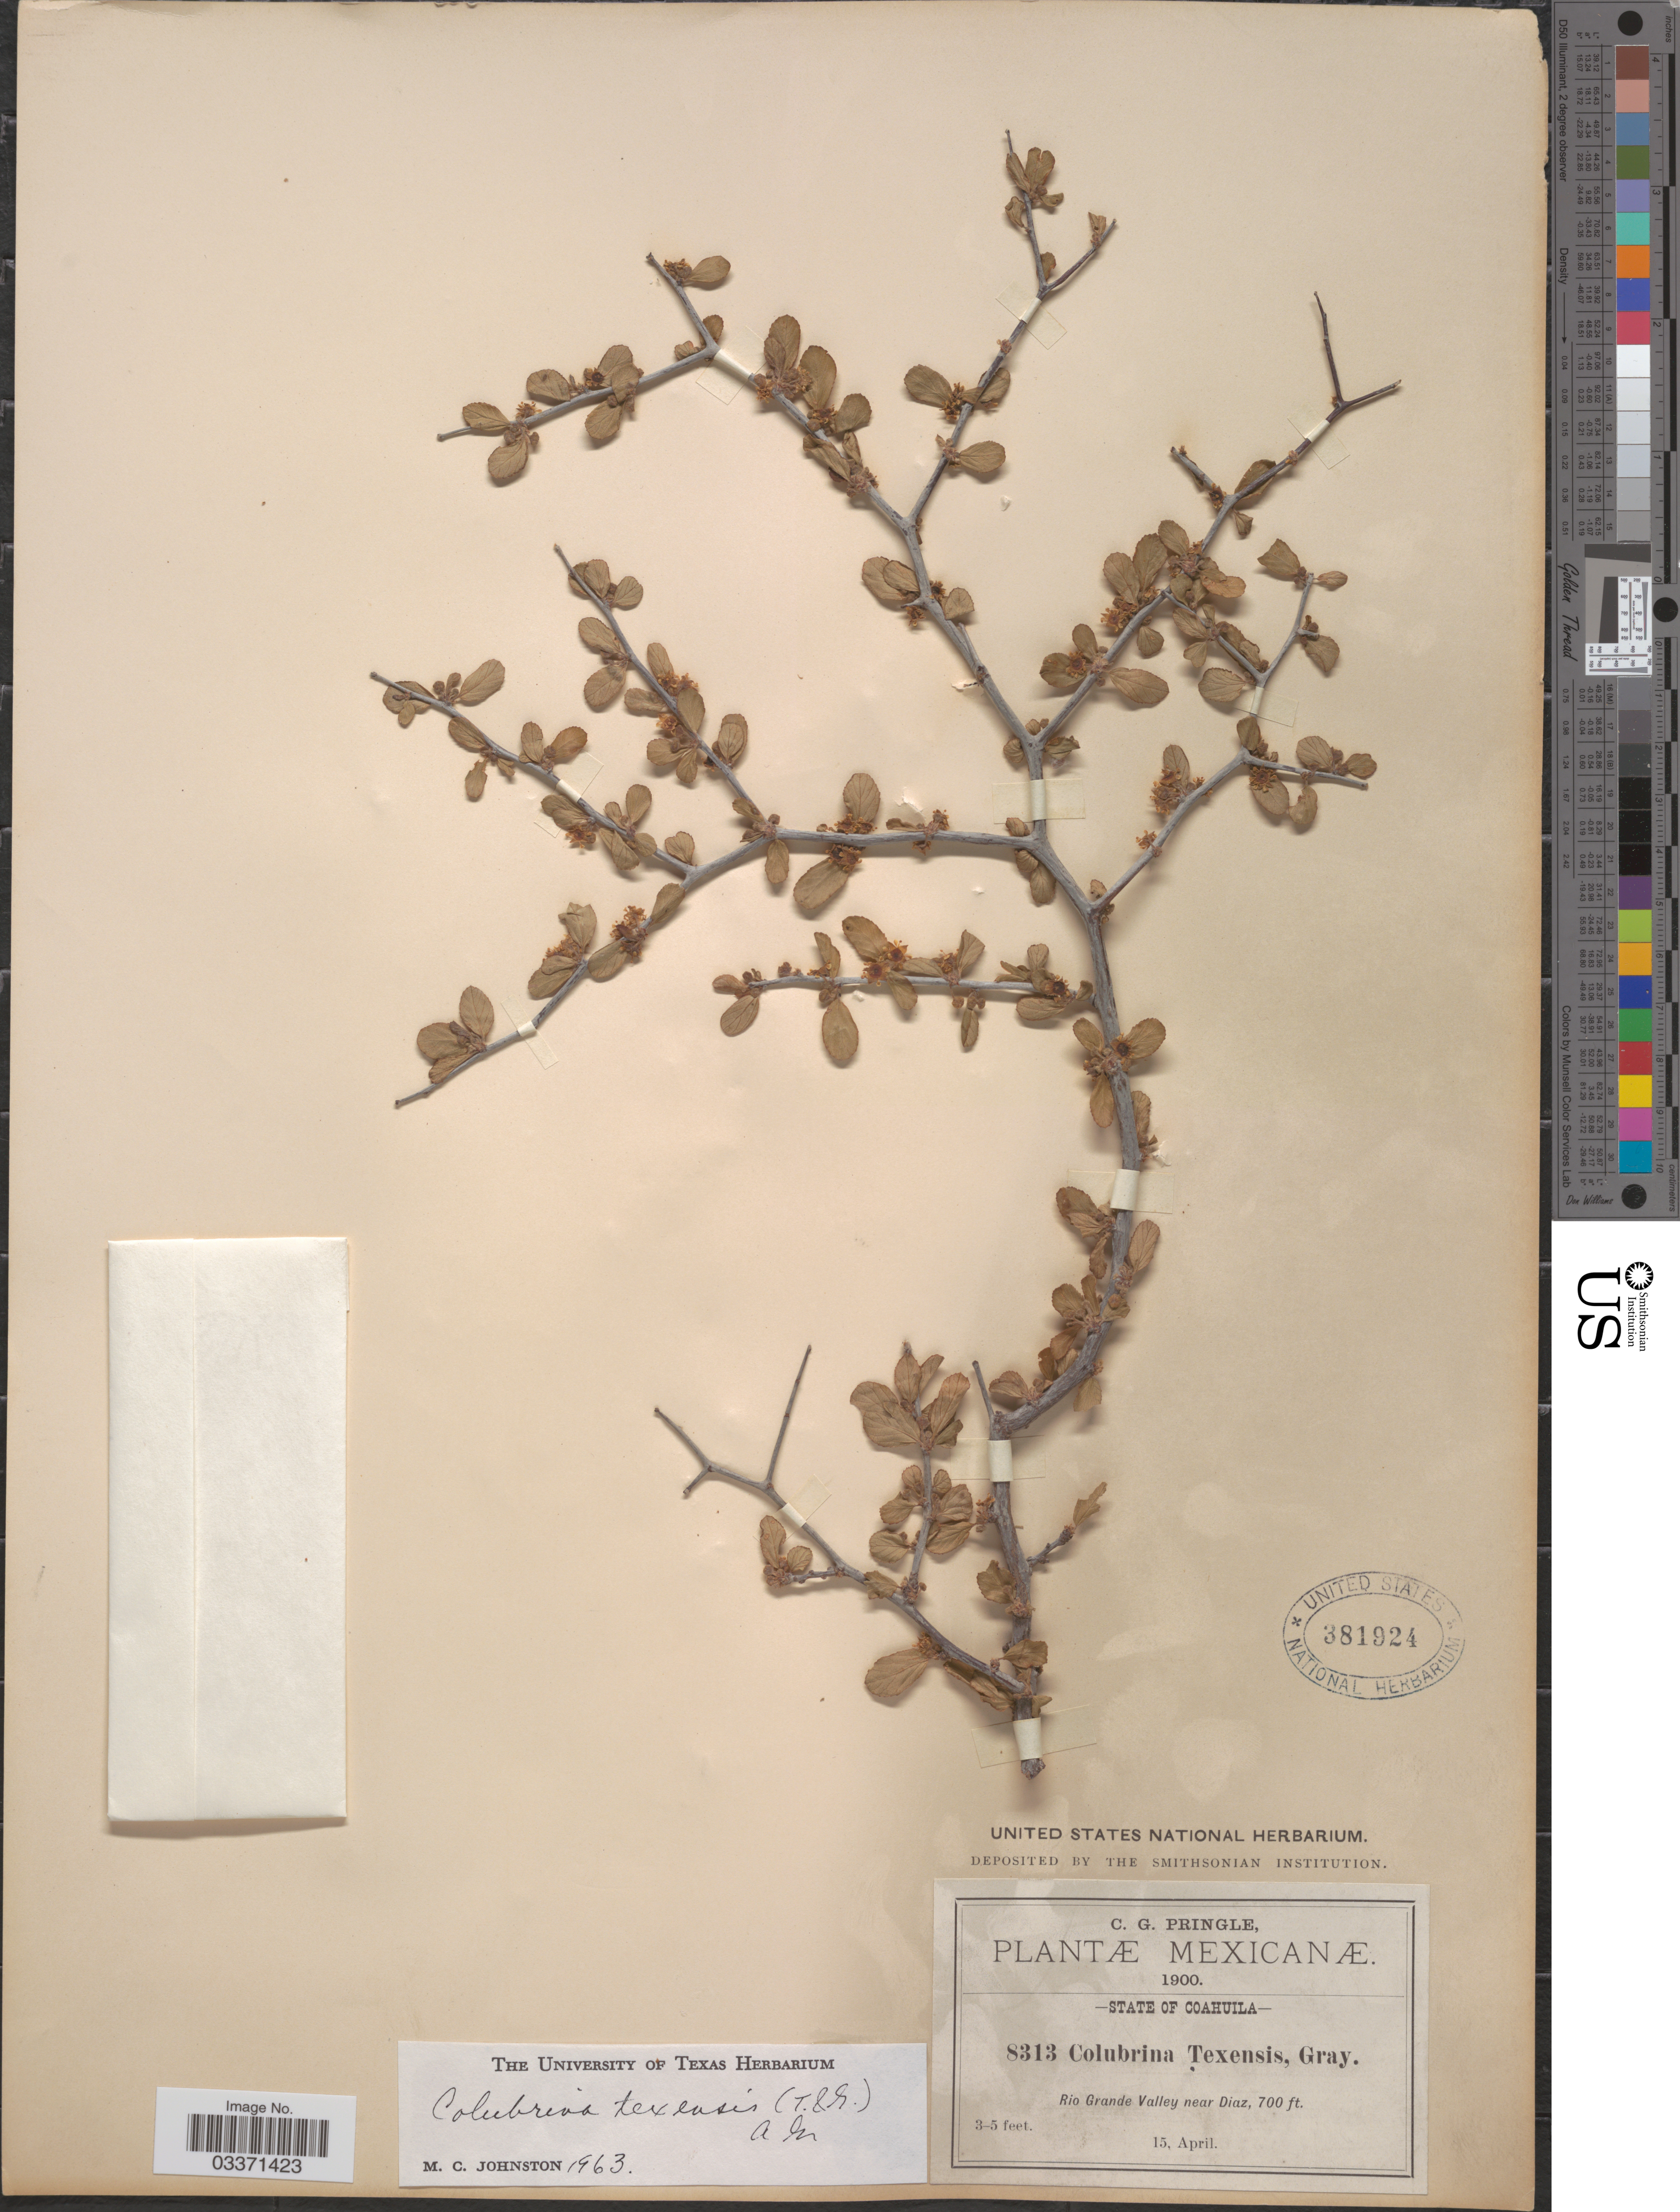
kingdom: Plantae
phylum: Tracheophyta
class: Magnoliopsida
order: Rosales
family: Rhamnaceae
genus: Colubrina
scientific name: Colubrina texensis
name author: (Torr. & A. Gray) A. Gray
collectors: C. G. Pringle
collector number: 8313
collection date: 1900-04-15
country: Mexico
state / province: Coahuila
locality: Rio Grande Valley near Diaz.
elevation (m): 213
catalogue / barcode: US 381924